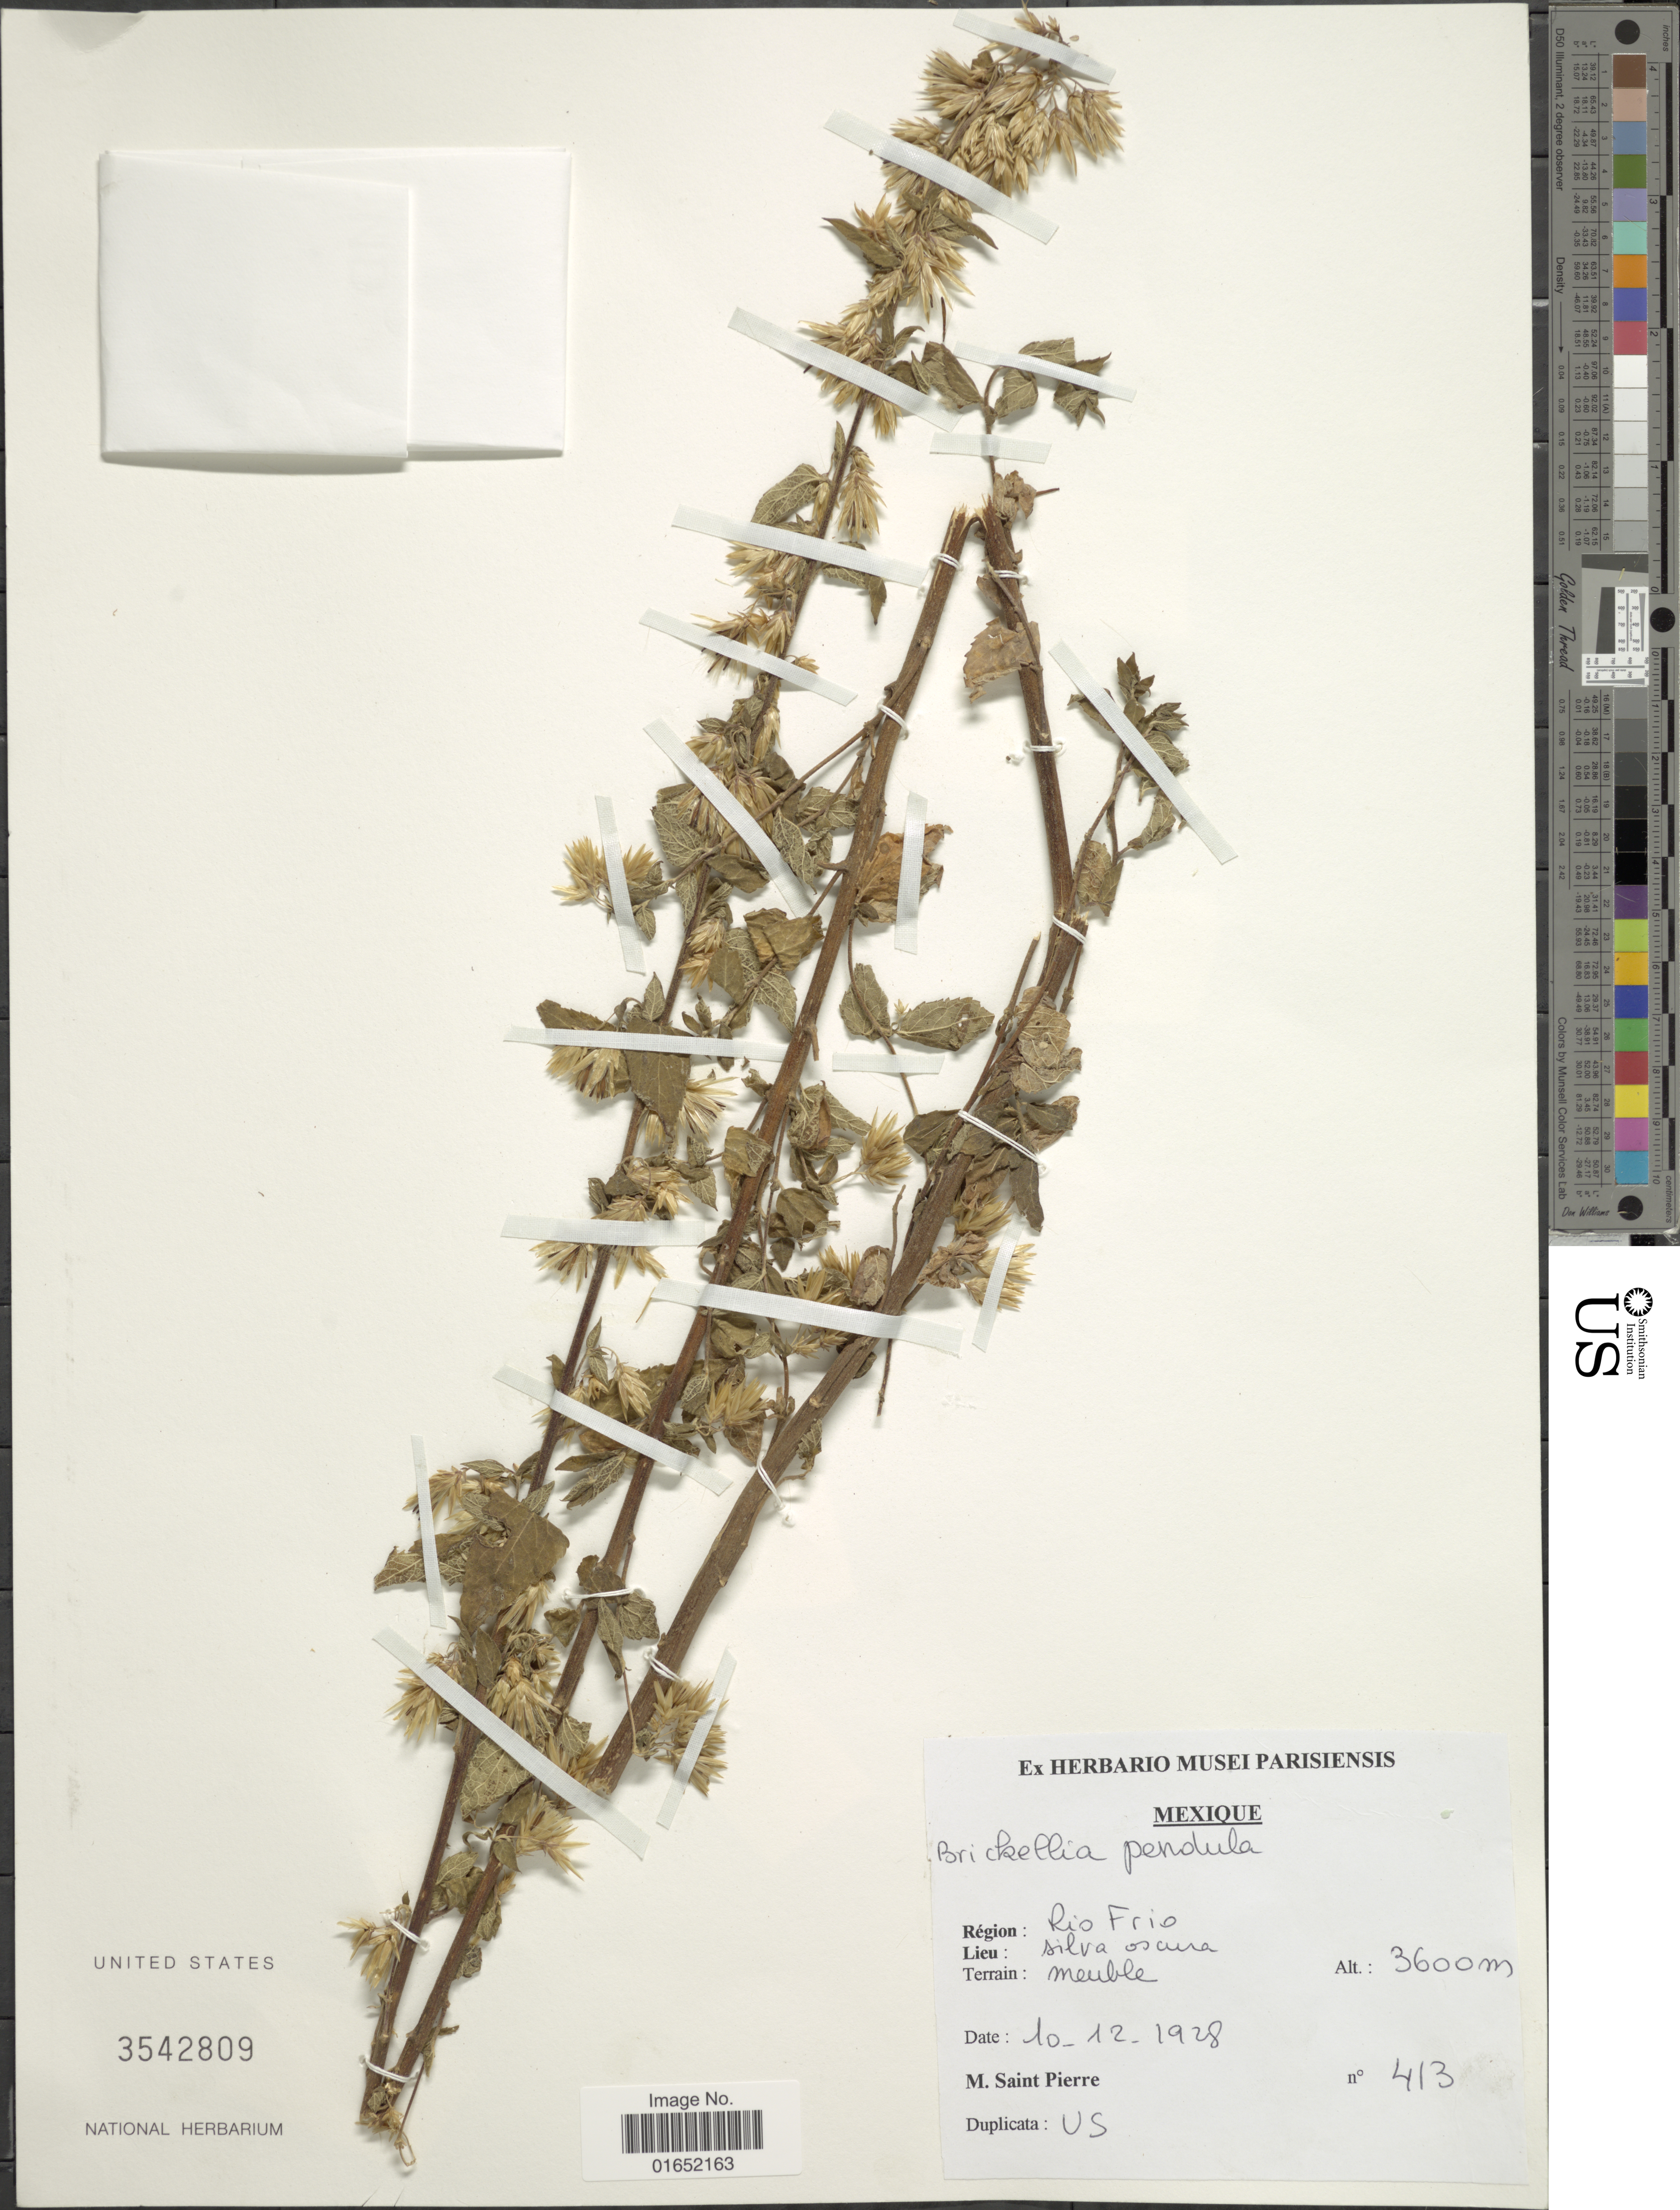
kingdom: Plantae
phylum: Tracheophyta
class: Magnoliopsida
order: Asterales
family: Asteraceae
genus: Brickellia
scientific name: Brickellia pendula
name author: (Schrad.) A. Gray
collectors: M. Saint-Pierre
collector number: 413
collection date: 1928-12-10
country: Mexico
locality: Région: Rio Frio, Lieu: silva oscura, terrain: Mueble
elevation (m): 3600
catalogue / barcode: US 3542809